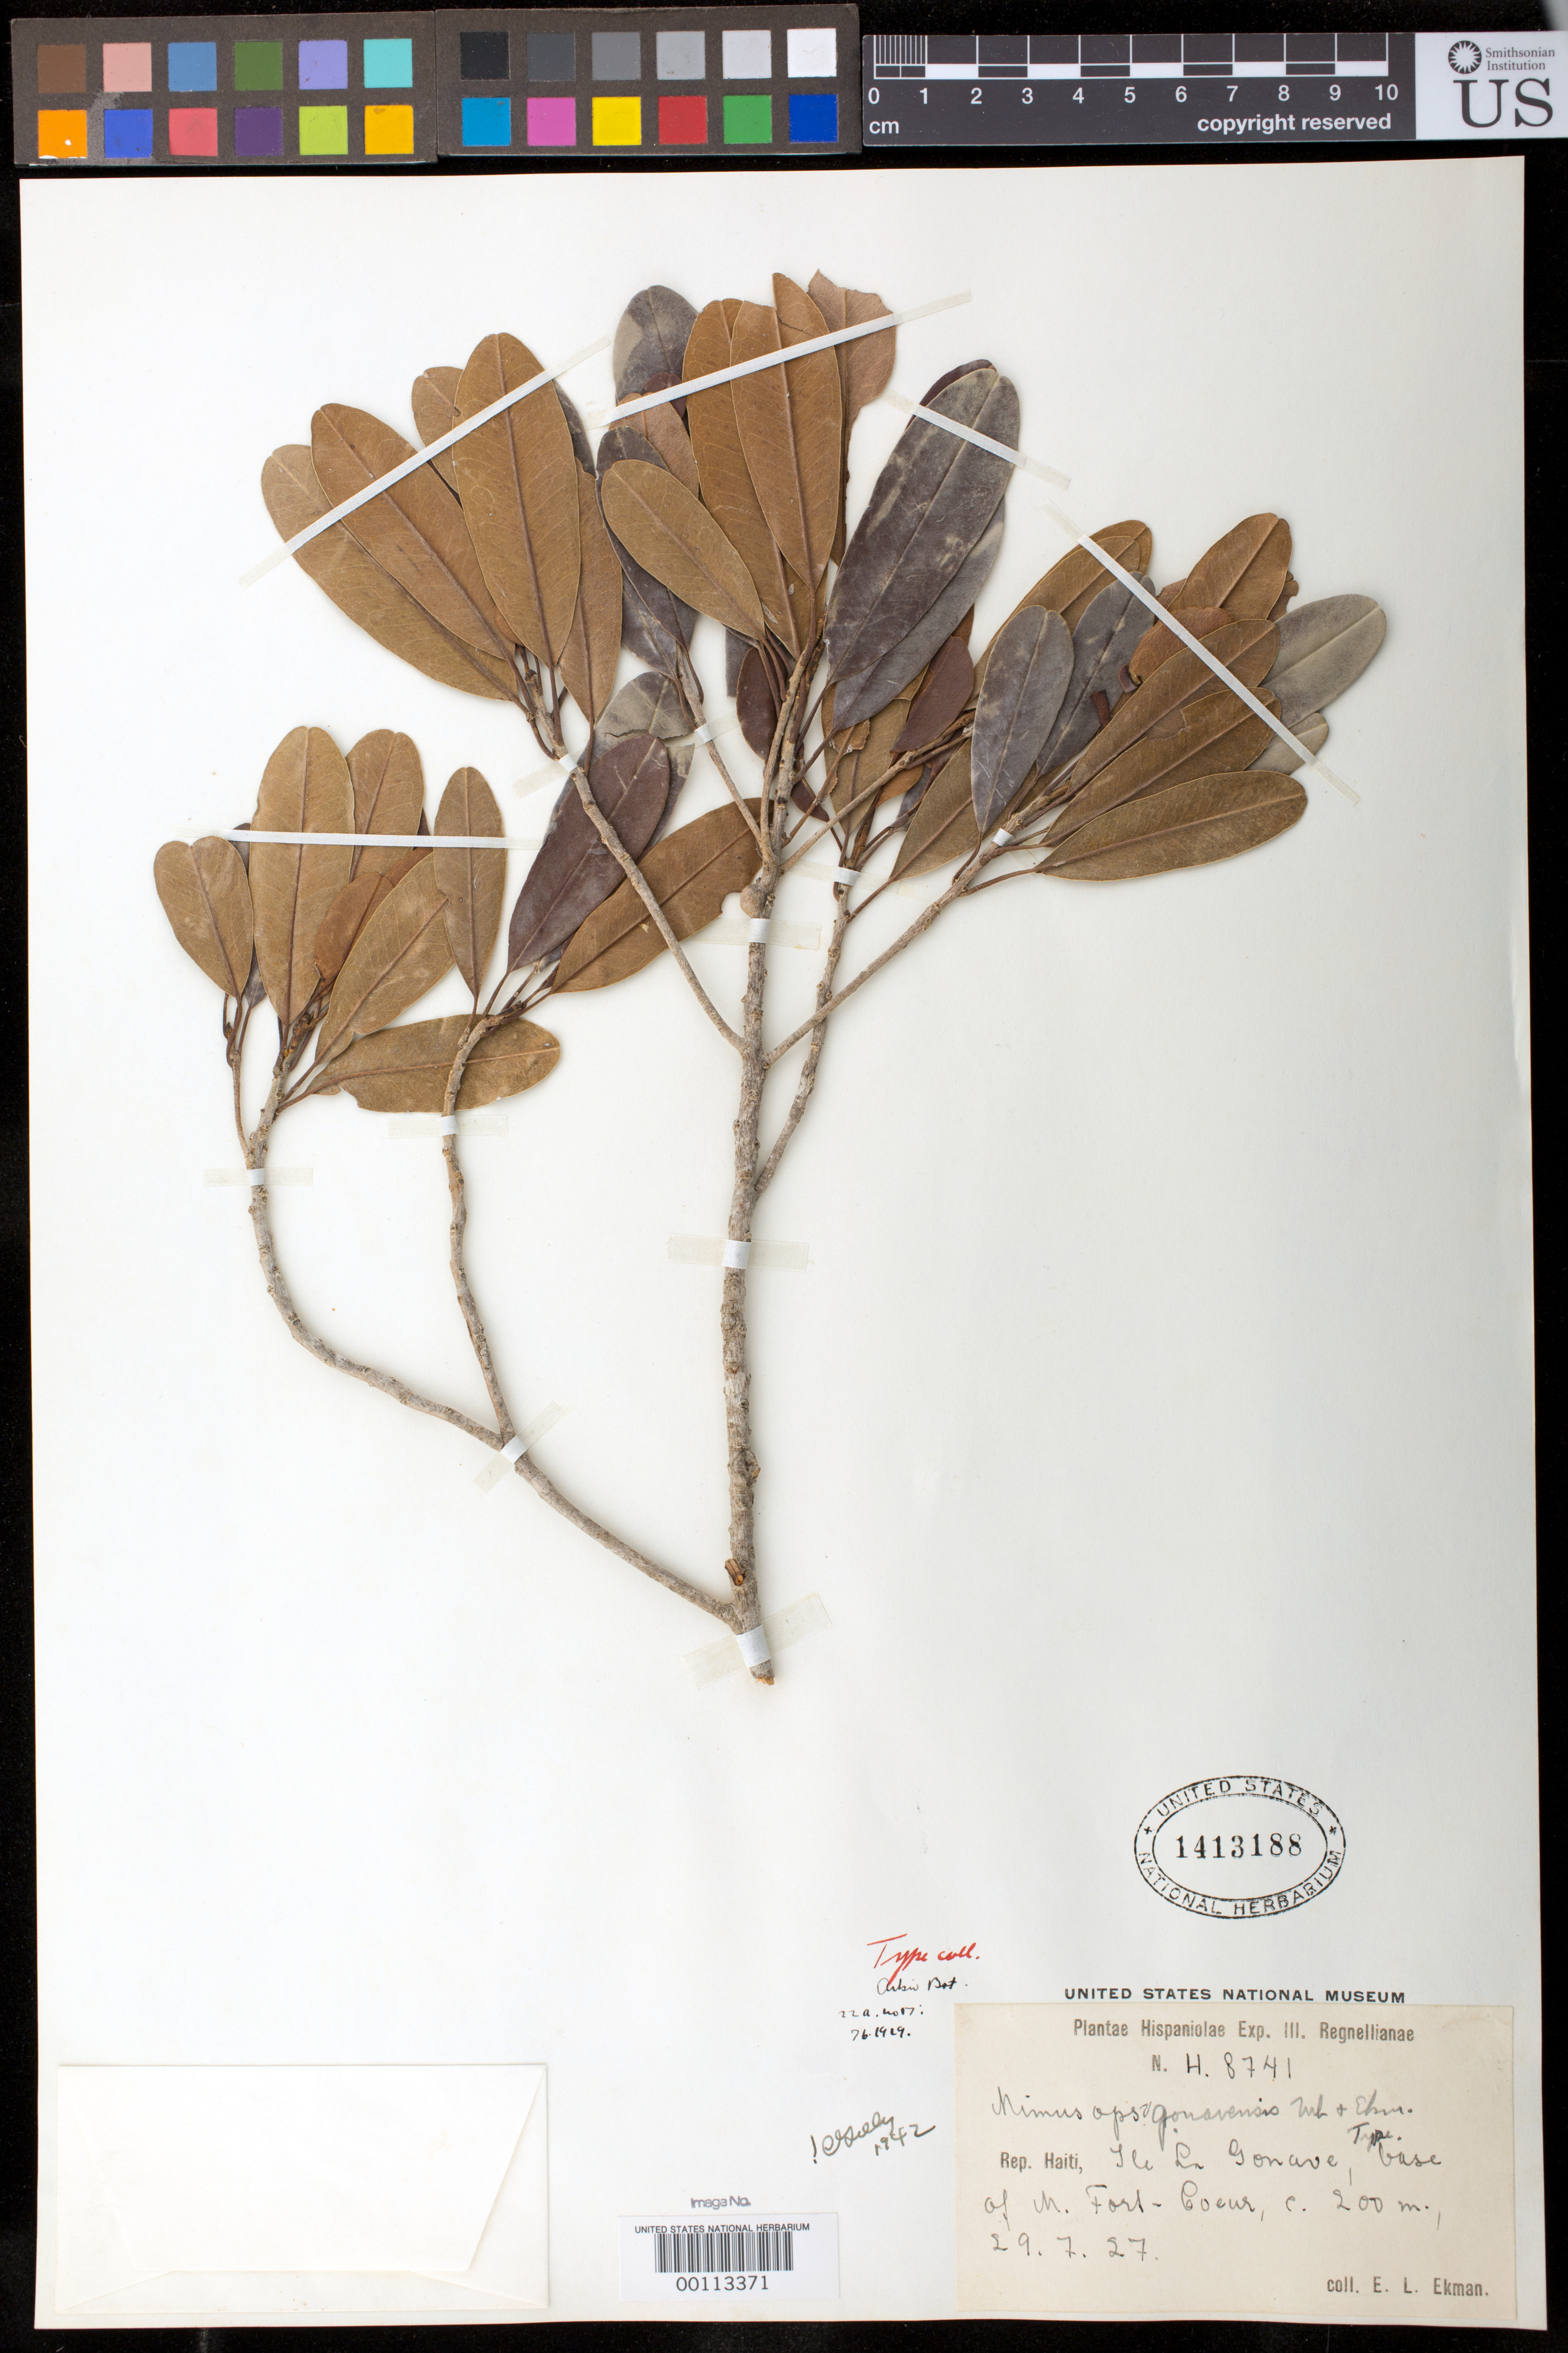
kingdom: Plantae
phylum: Tracheophyta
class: Magnoliopsida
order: Ericales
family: Sapotaceae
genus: Mimusops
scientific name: Mimusops gonavensis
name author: Urb. & Ekman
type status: Isotype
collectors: E. L. Ekman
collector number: H 8741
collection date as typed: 29 Jul 1927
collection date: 1927-07-29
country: Haiti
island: Hispaniola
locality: Ile La Gonave, base of M. Fort-Coeur.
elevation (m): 200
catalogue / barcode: US 1413188